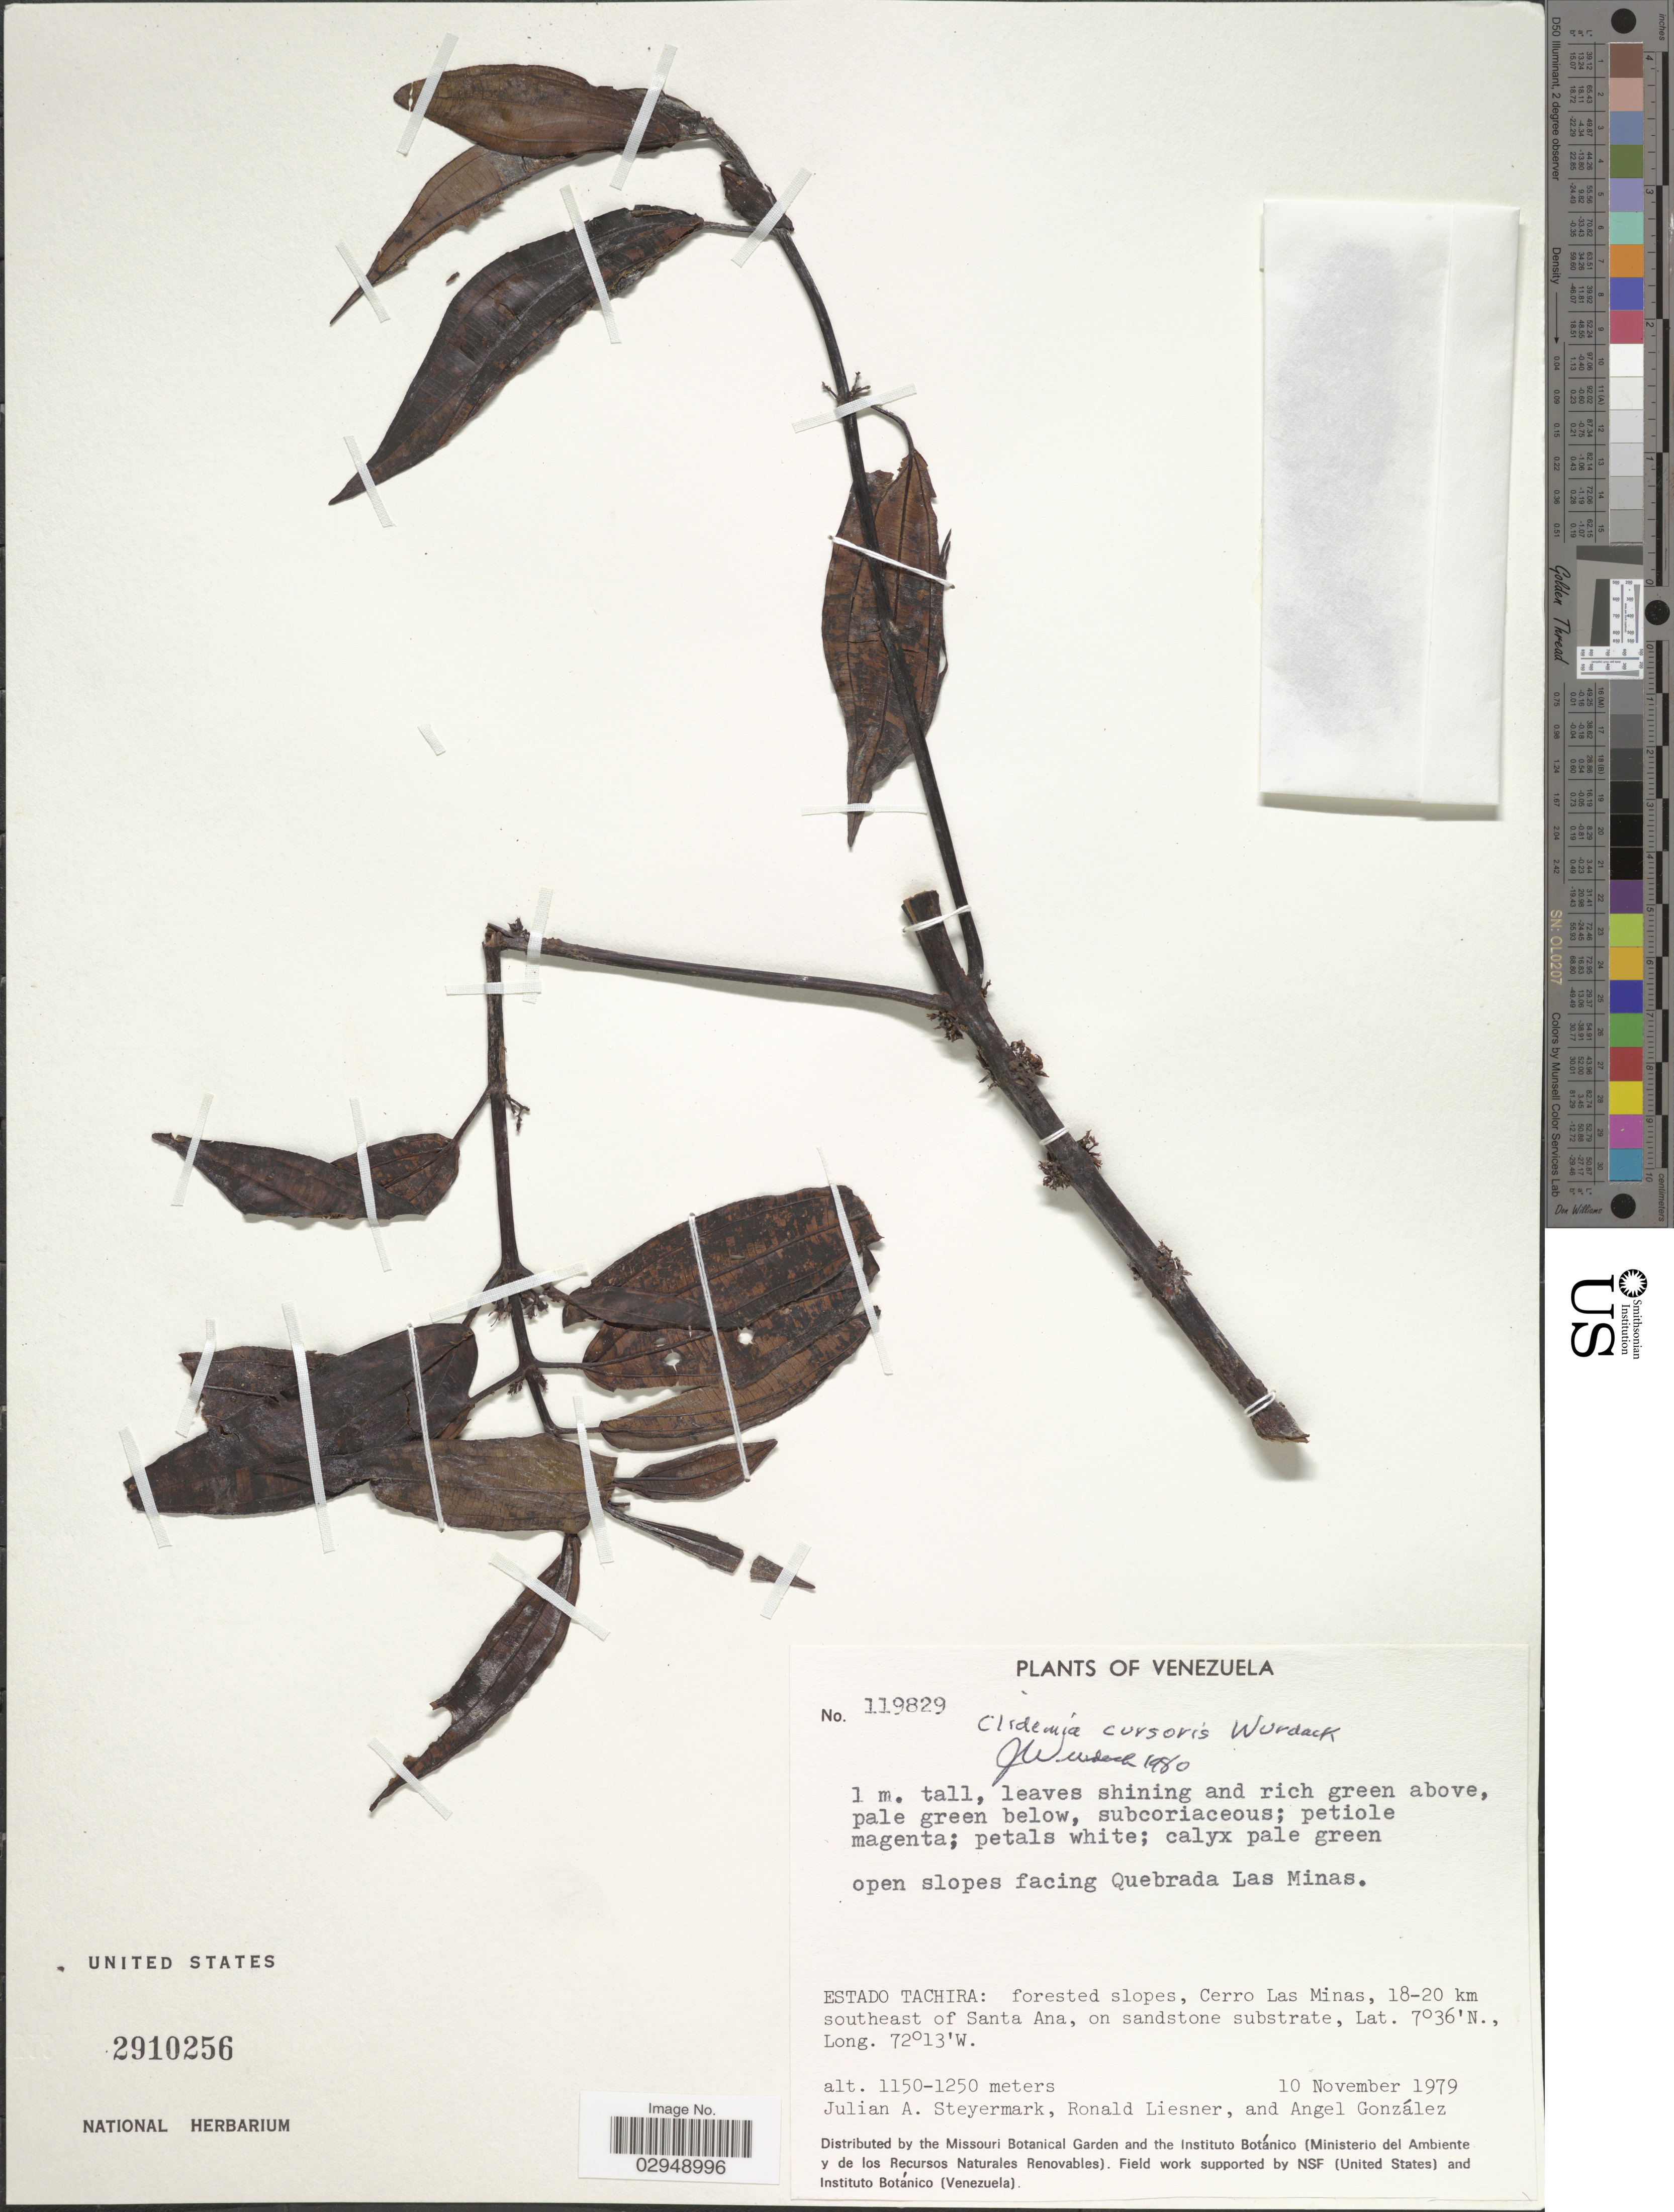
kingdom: Plantae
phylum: Tracheophyta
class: Magnoliopsida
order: Myrtales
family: Melastomataceae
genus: Clidemia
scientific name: Clidemia cursoris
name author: Wurdack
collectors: J. Steyermark, R. L. Liesner & A. C. González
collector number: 119829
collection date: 1979-11-10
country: Venezuela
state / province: Tachira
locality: Forested slopes, Cerro Las Minas, 18-20 km southeast of Santa Ana.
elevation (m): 1150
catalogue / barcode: US 2910256